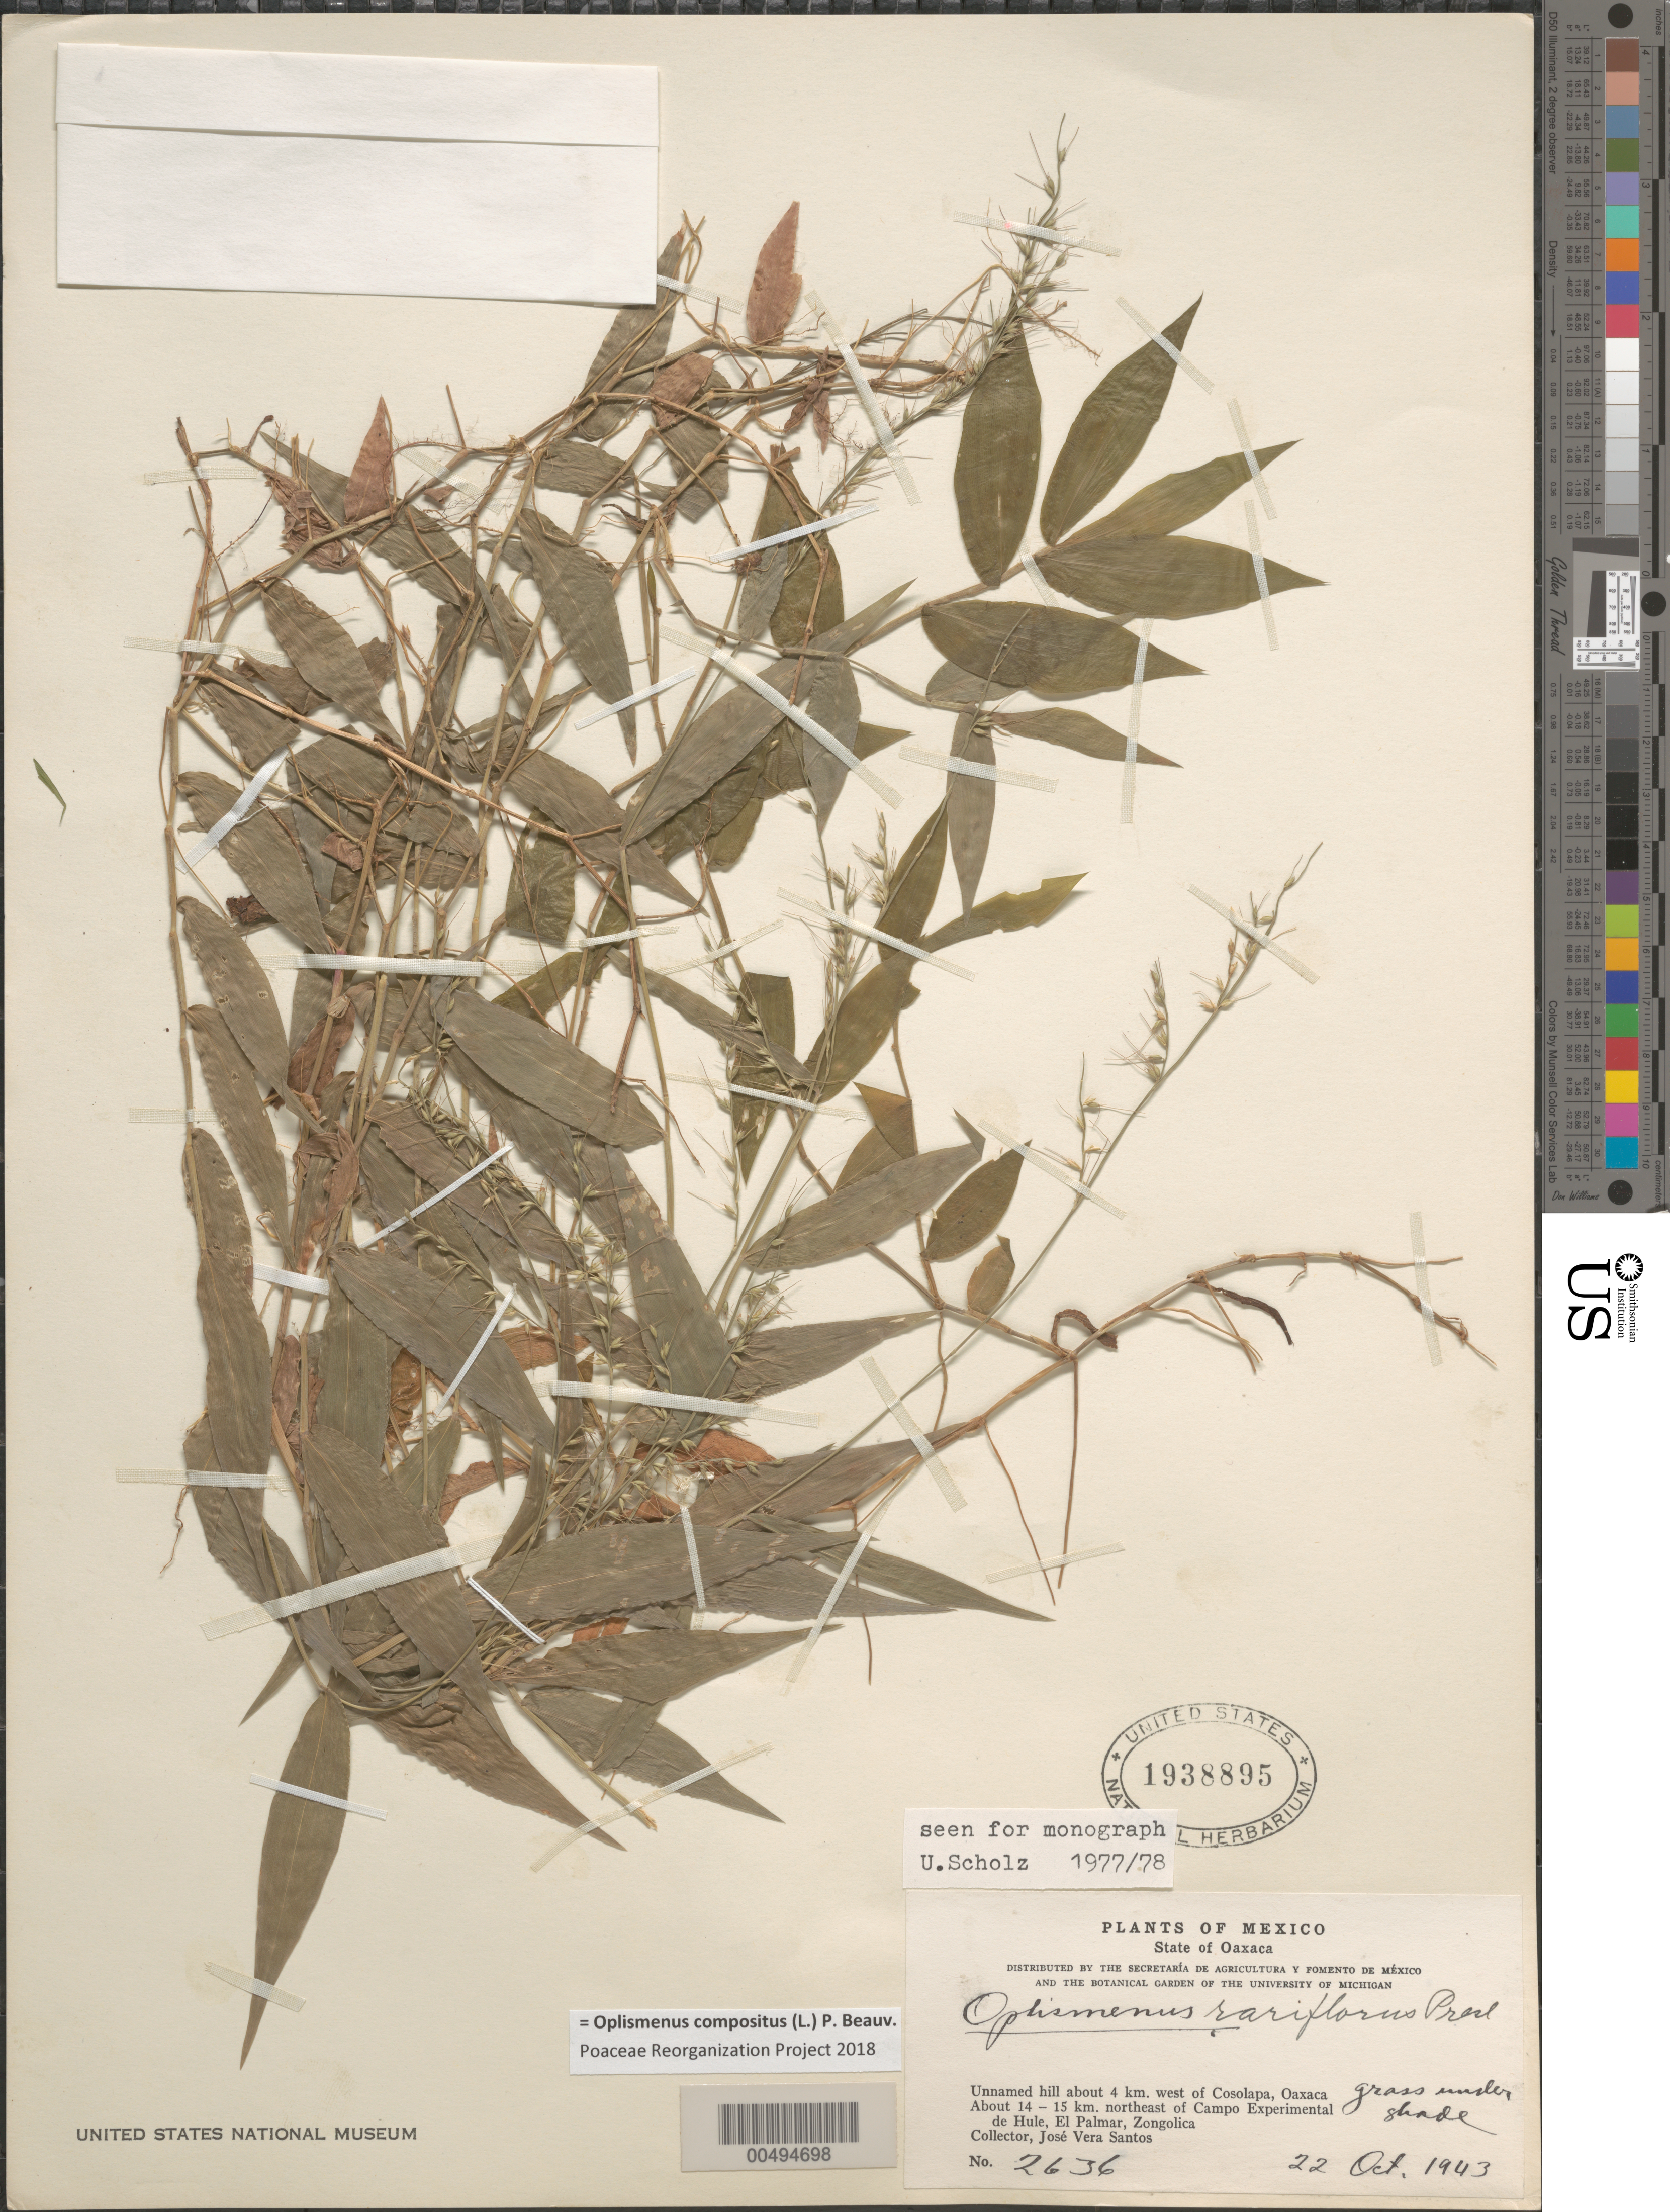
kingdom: Plantae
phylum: Tracheophyta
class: Liliopsida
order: Poales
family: Poaceae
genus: Oplismenus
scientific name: Oplismenus compositus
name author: (L.) P. Beauv.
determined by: Poaceae Reorganization Project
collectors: J. V. Santos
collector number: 2636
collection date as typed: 22 Oct 1943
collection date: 1943-10-22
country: Mexico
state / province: Oaxaca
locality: About 4 km W of Cosolapa, Oaxaca, about 14 - 15 km NE of Campo Experimental de Hule, El Palmar, Zongolica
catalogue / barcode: US 1938895